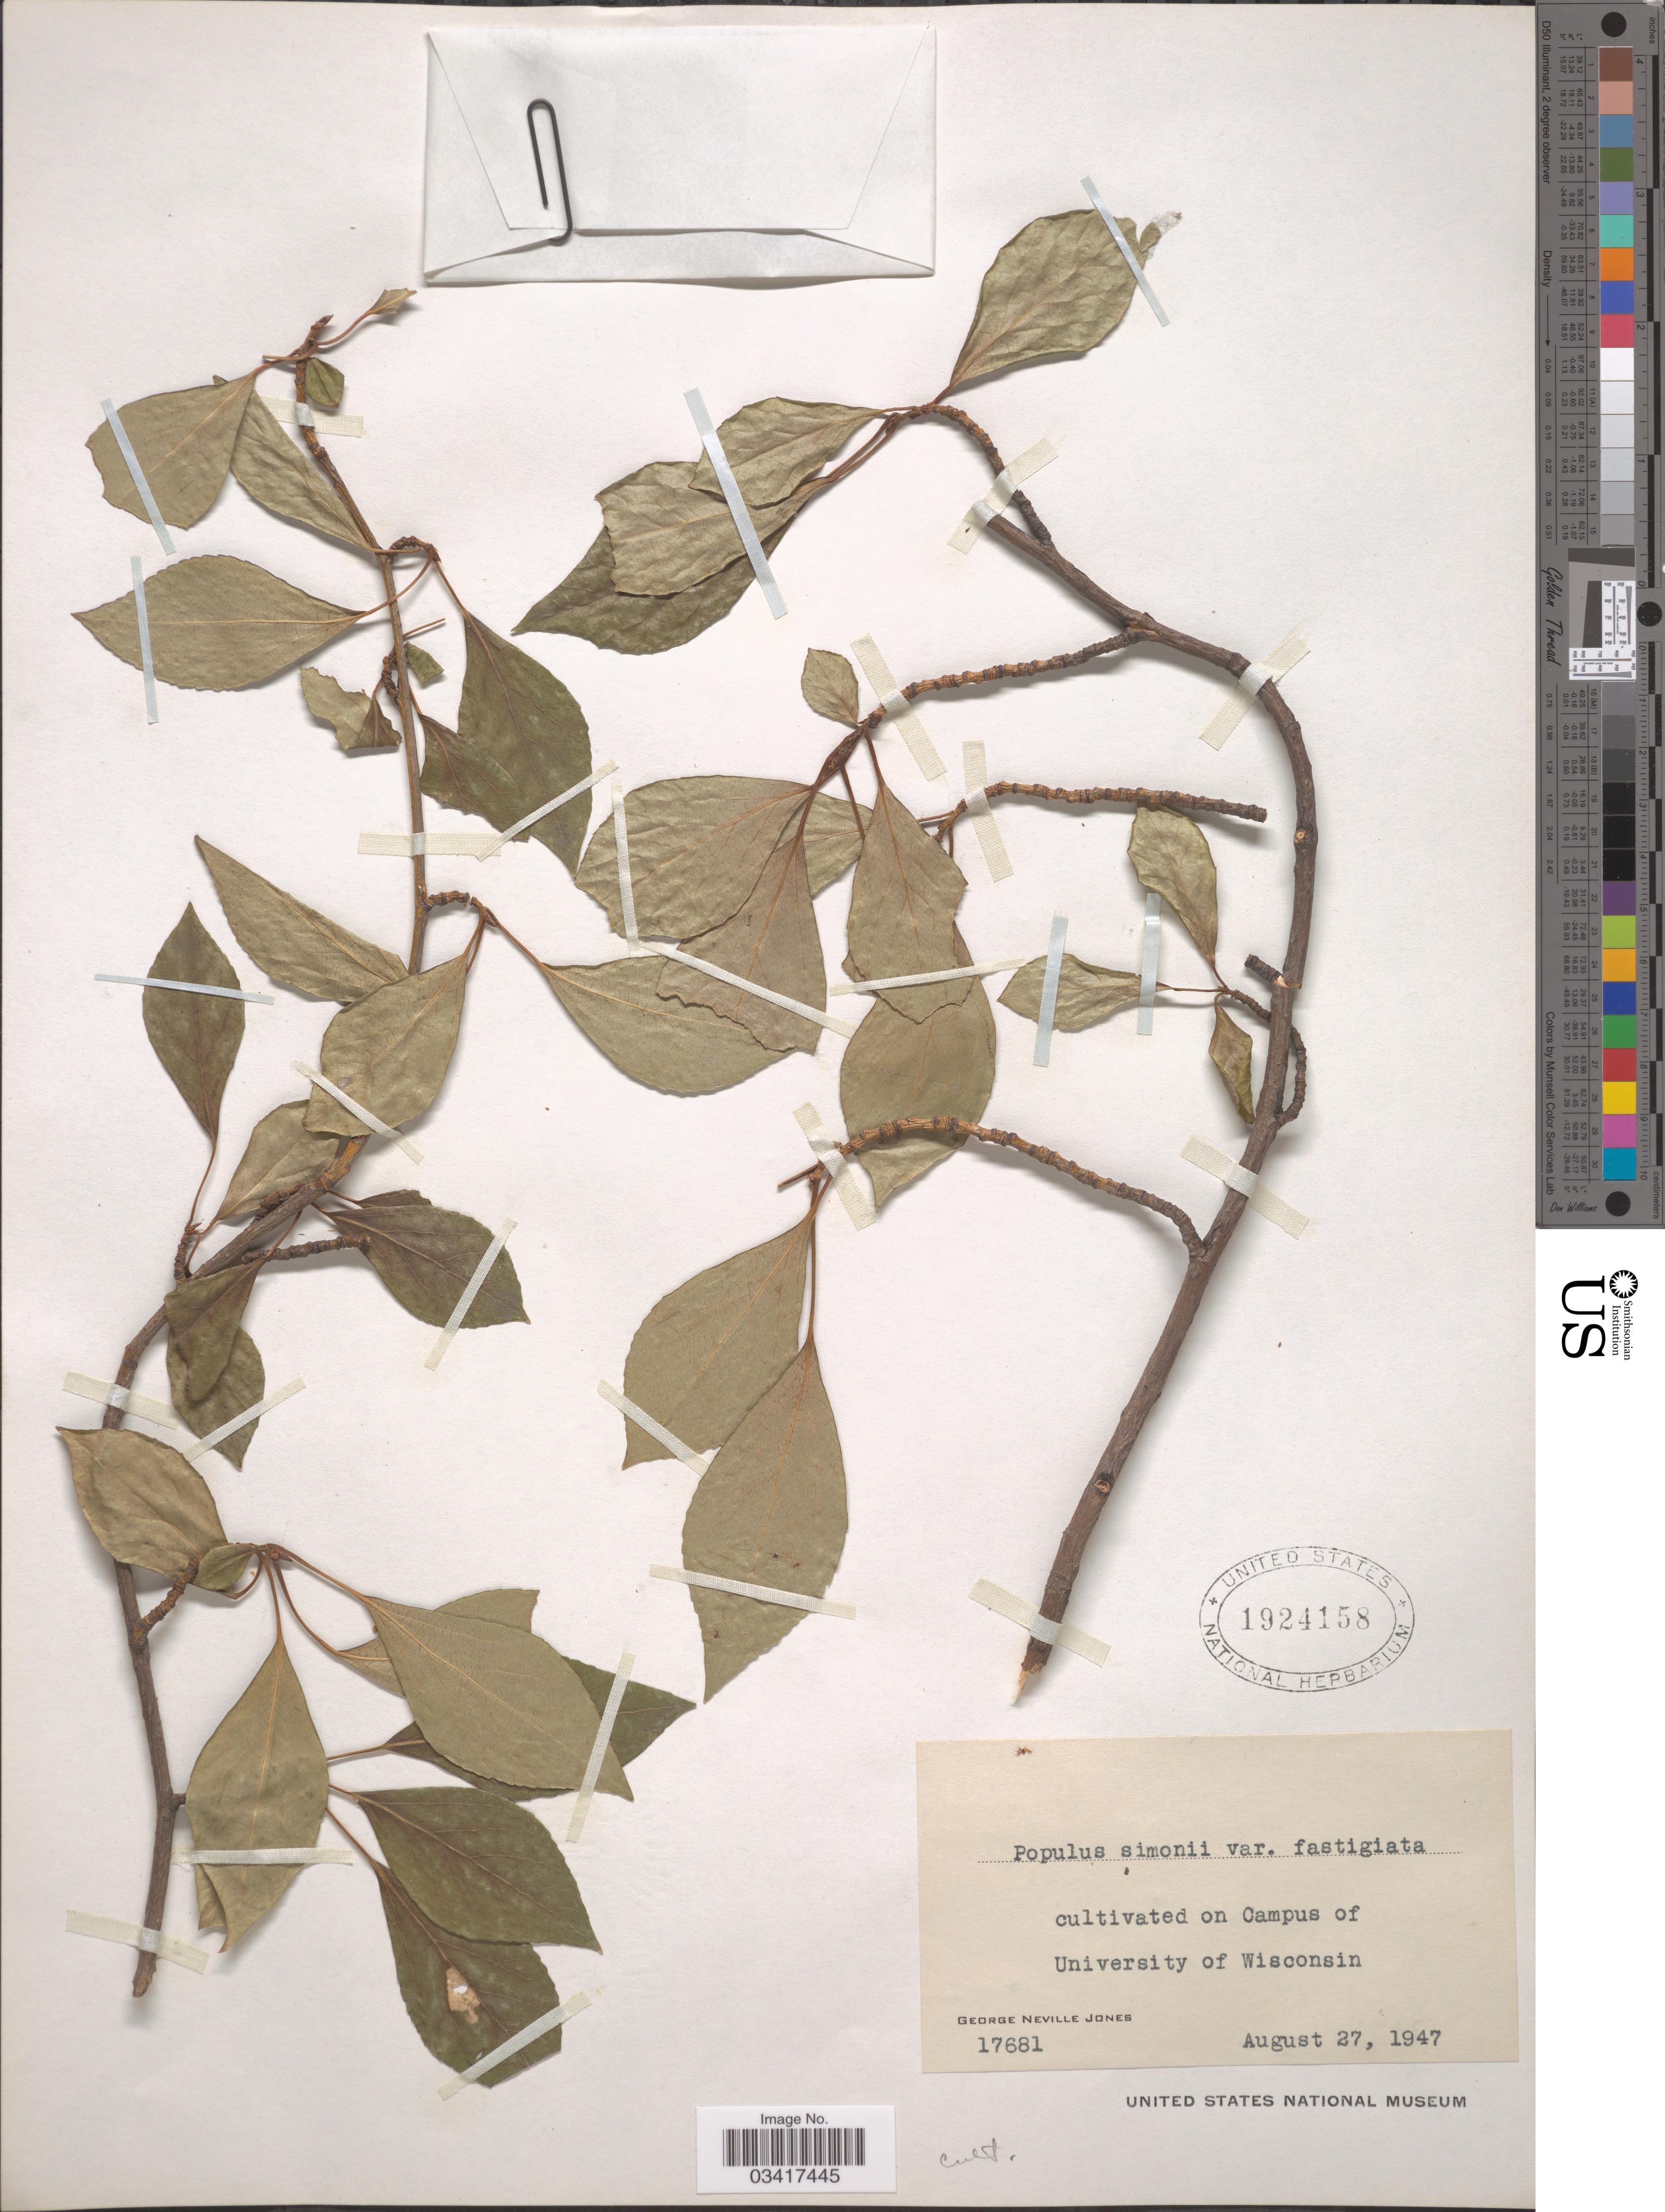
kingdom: Plantae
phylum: Tracheophyta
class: Magnoliopsida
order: Malpighiales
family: Salicaceae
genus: Populus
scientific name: Populus simonii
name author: Carrière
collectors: G. N. Jones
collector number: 17681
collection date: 1947-08-27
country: United States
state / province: Wisconsin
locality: Campus of University of Wisconsin.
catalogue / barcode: US 1924158